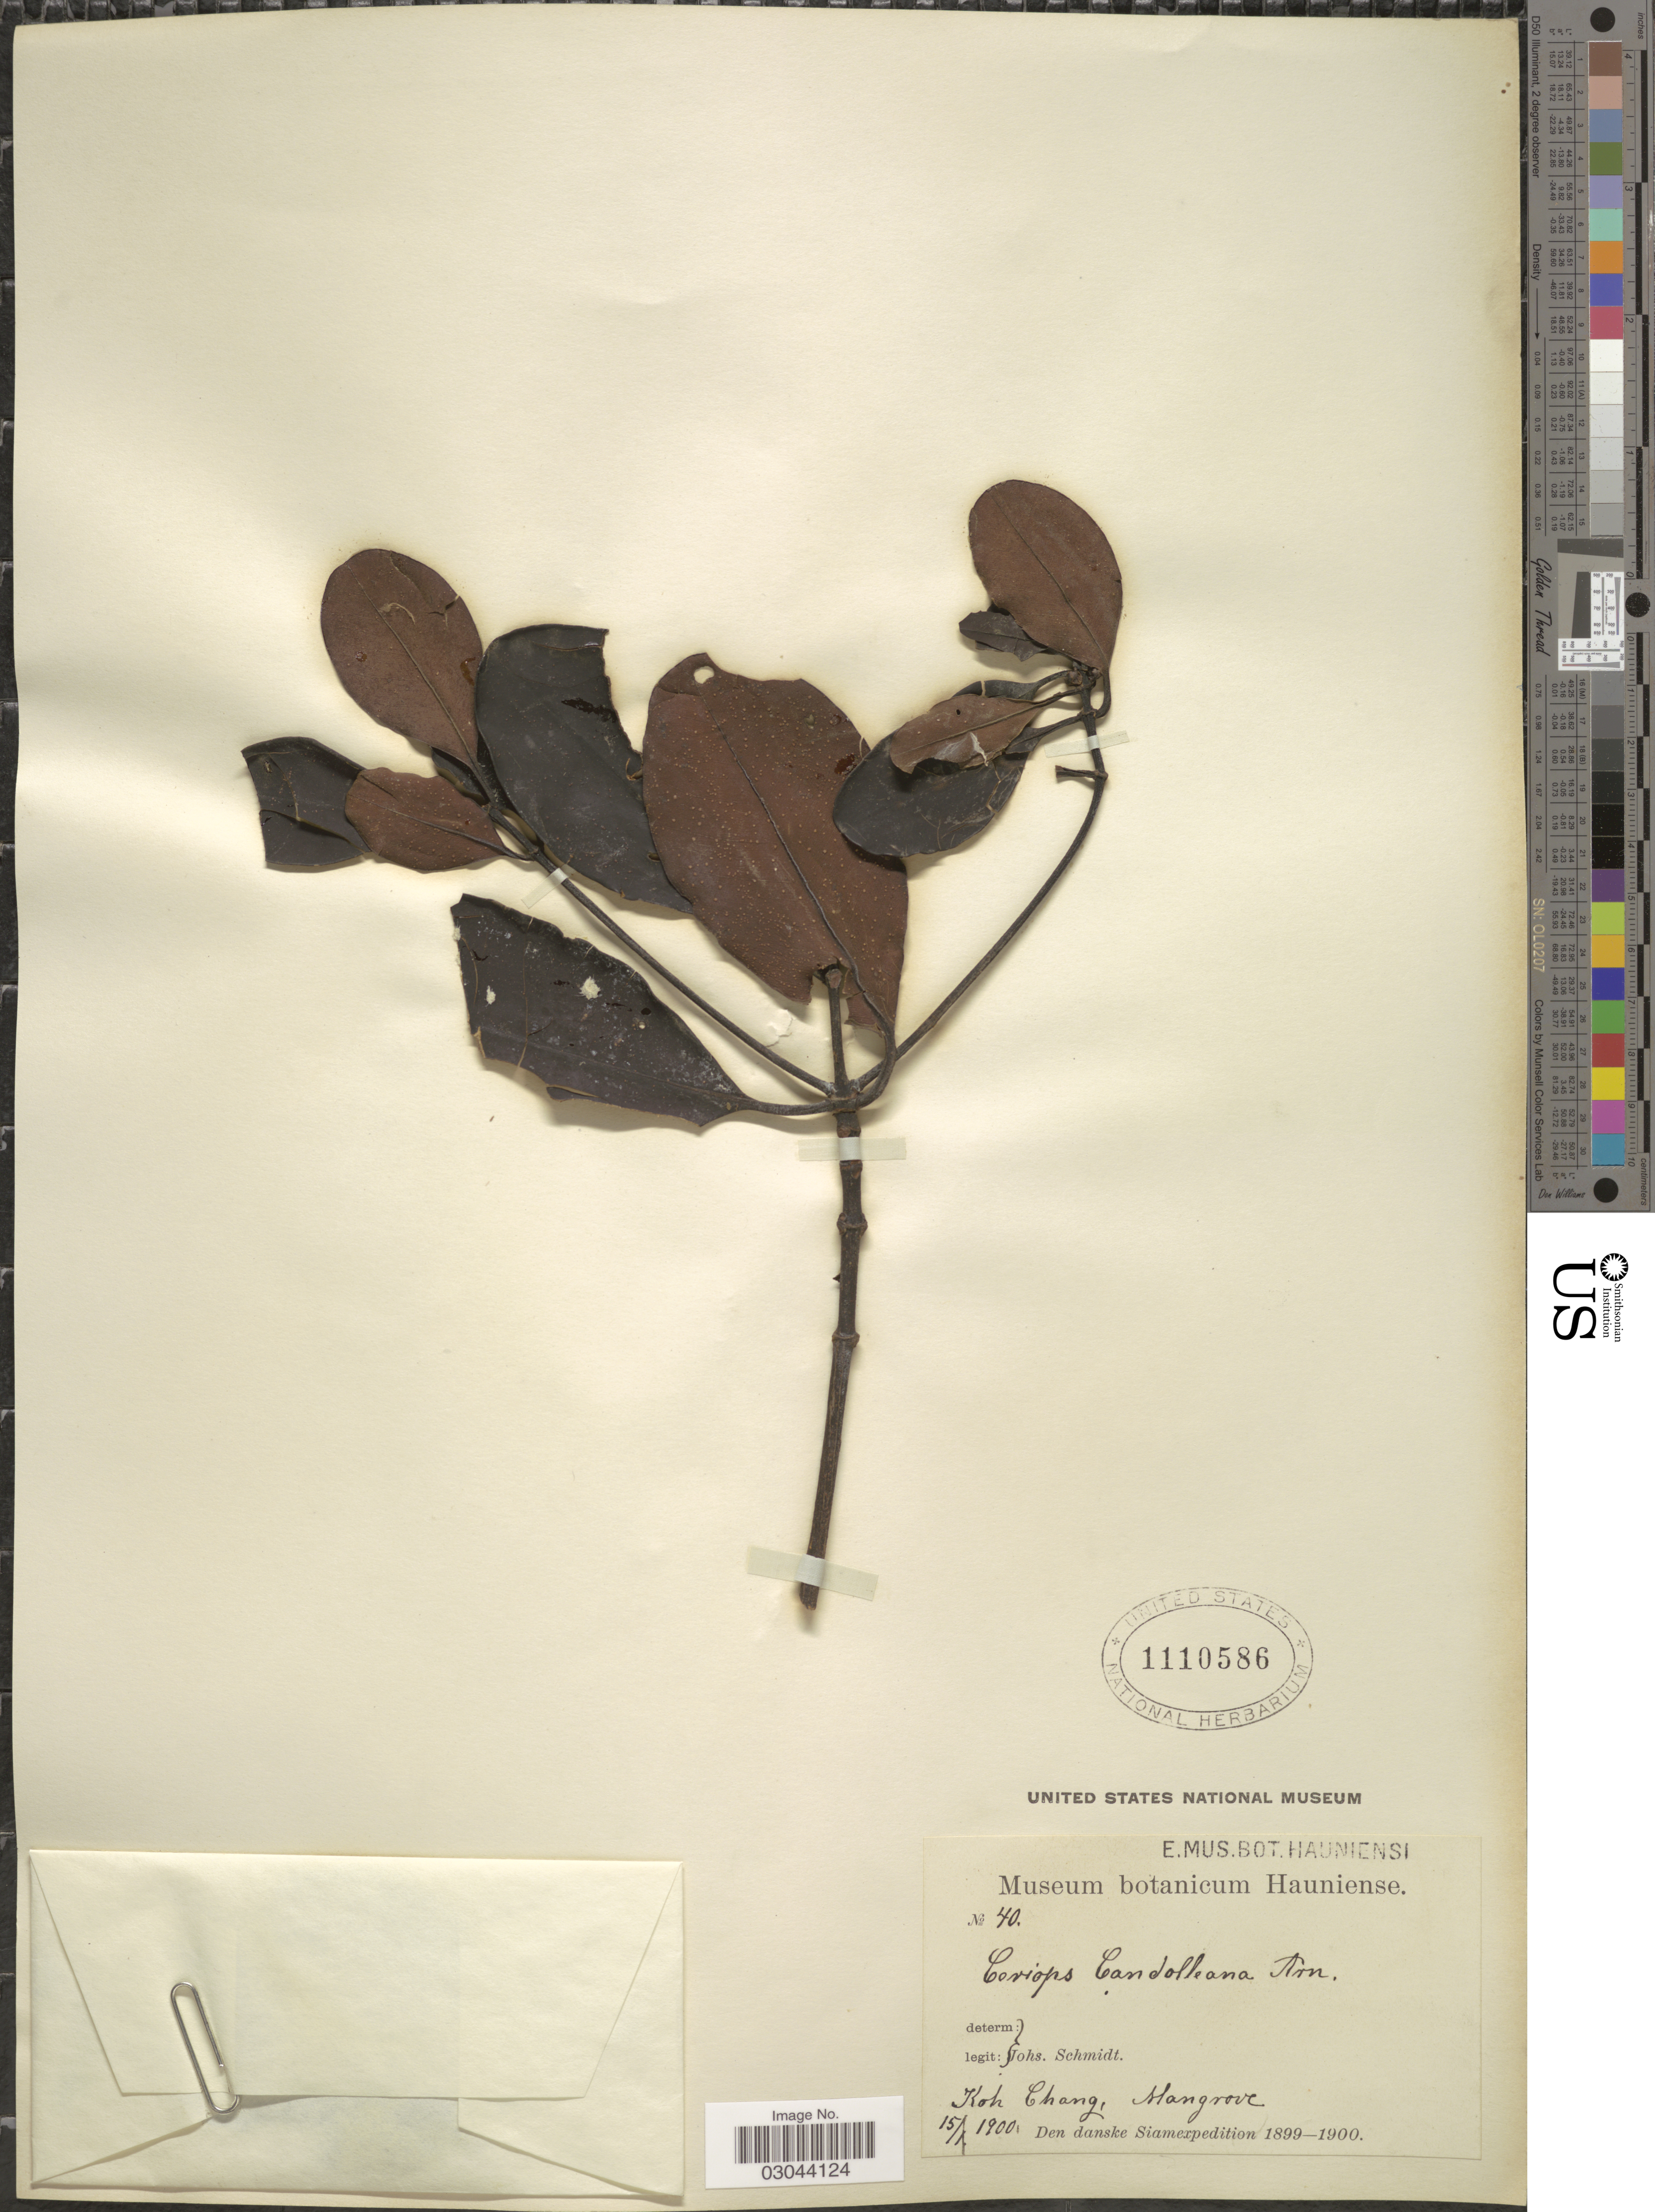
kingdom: Plantae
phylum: Tracheophyta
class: Magnoliopsida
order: Malpighiales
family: Rhizophoraceae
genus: Ceriops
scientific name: Ceriops tagal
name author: (Perr.) C.B. Rob.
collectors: J. Schmidt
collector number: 40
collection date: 1900-01-15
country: Thailand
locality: Koh Chang, Hangrove. Siam.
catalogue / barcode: US 1110586